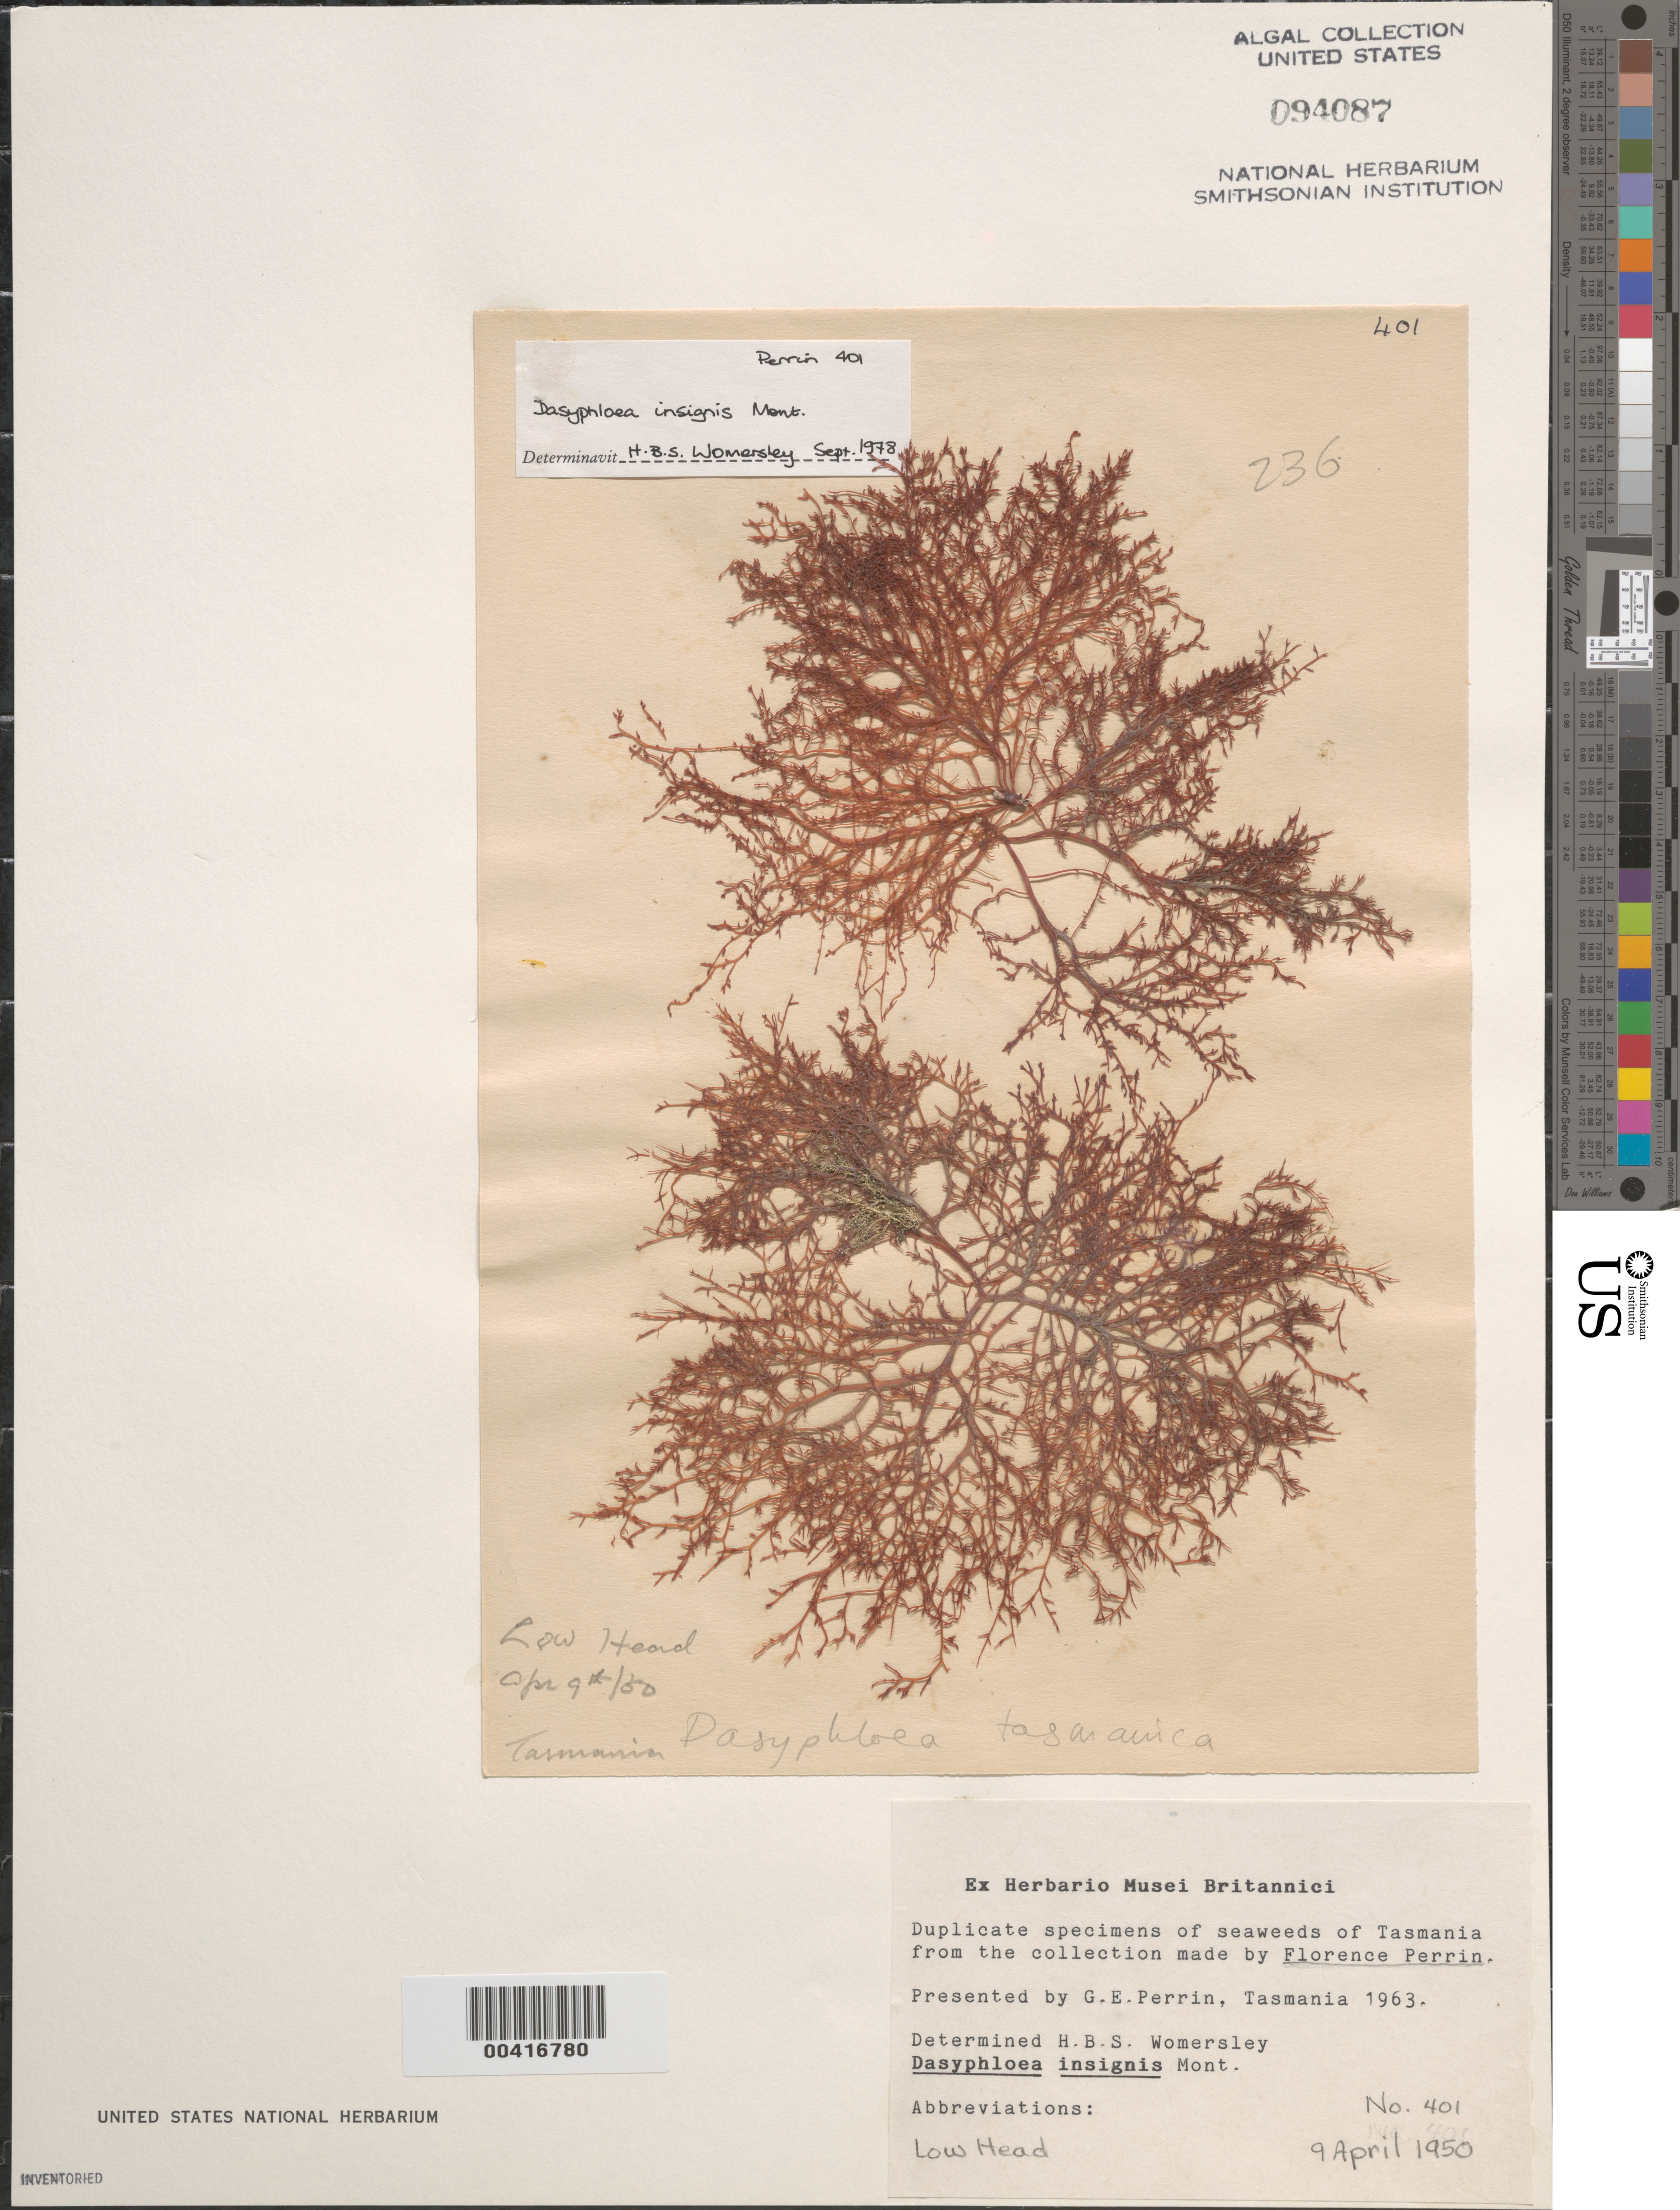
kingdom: Plantae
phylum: Rhodophyta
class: Florideophyceae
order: Gigartinales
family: Dumontiaceae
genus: Dasyphloea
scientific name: Dasyphloea insignis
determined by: Womersley, H. B. S.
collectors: F. Perrin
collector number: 401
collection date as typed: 09 Apr 1950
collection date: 1950-04-09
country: Australia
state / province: Tasmania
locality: Low Head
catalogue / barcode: US 94087